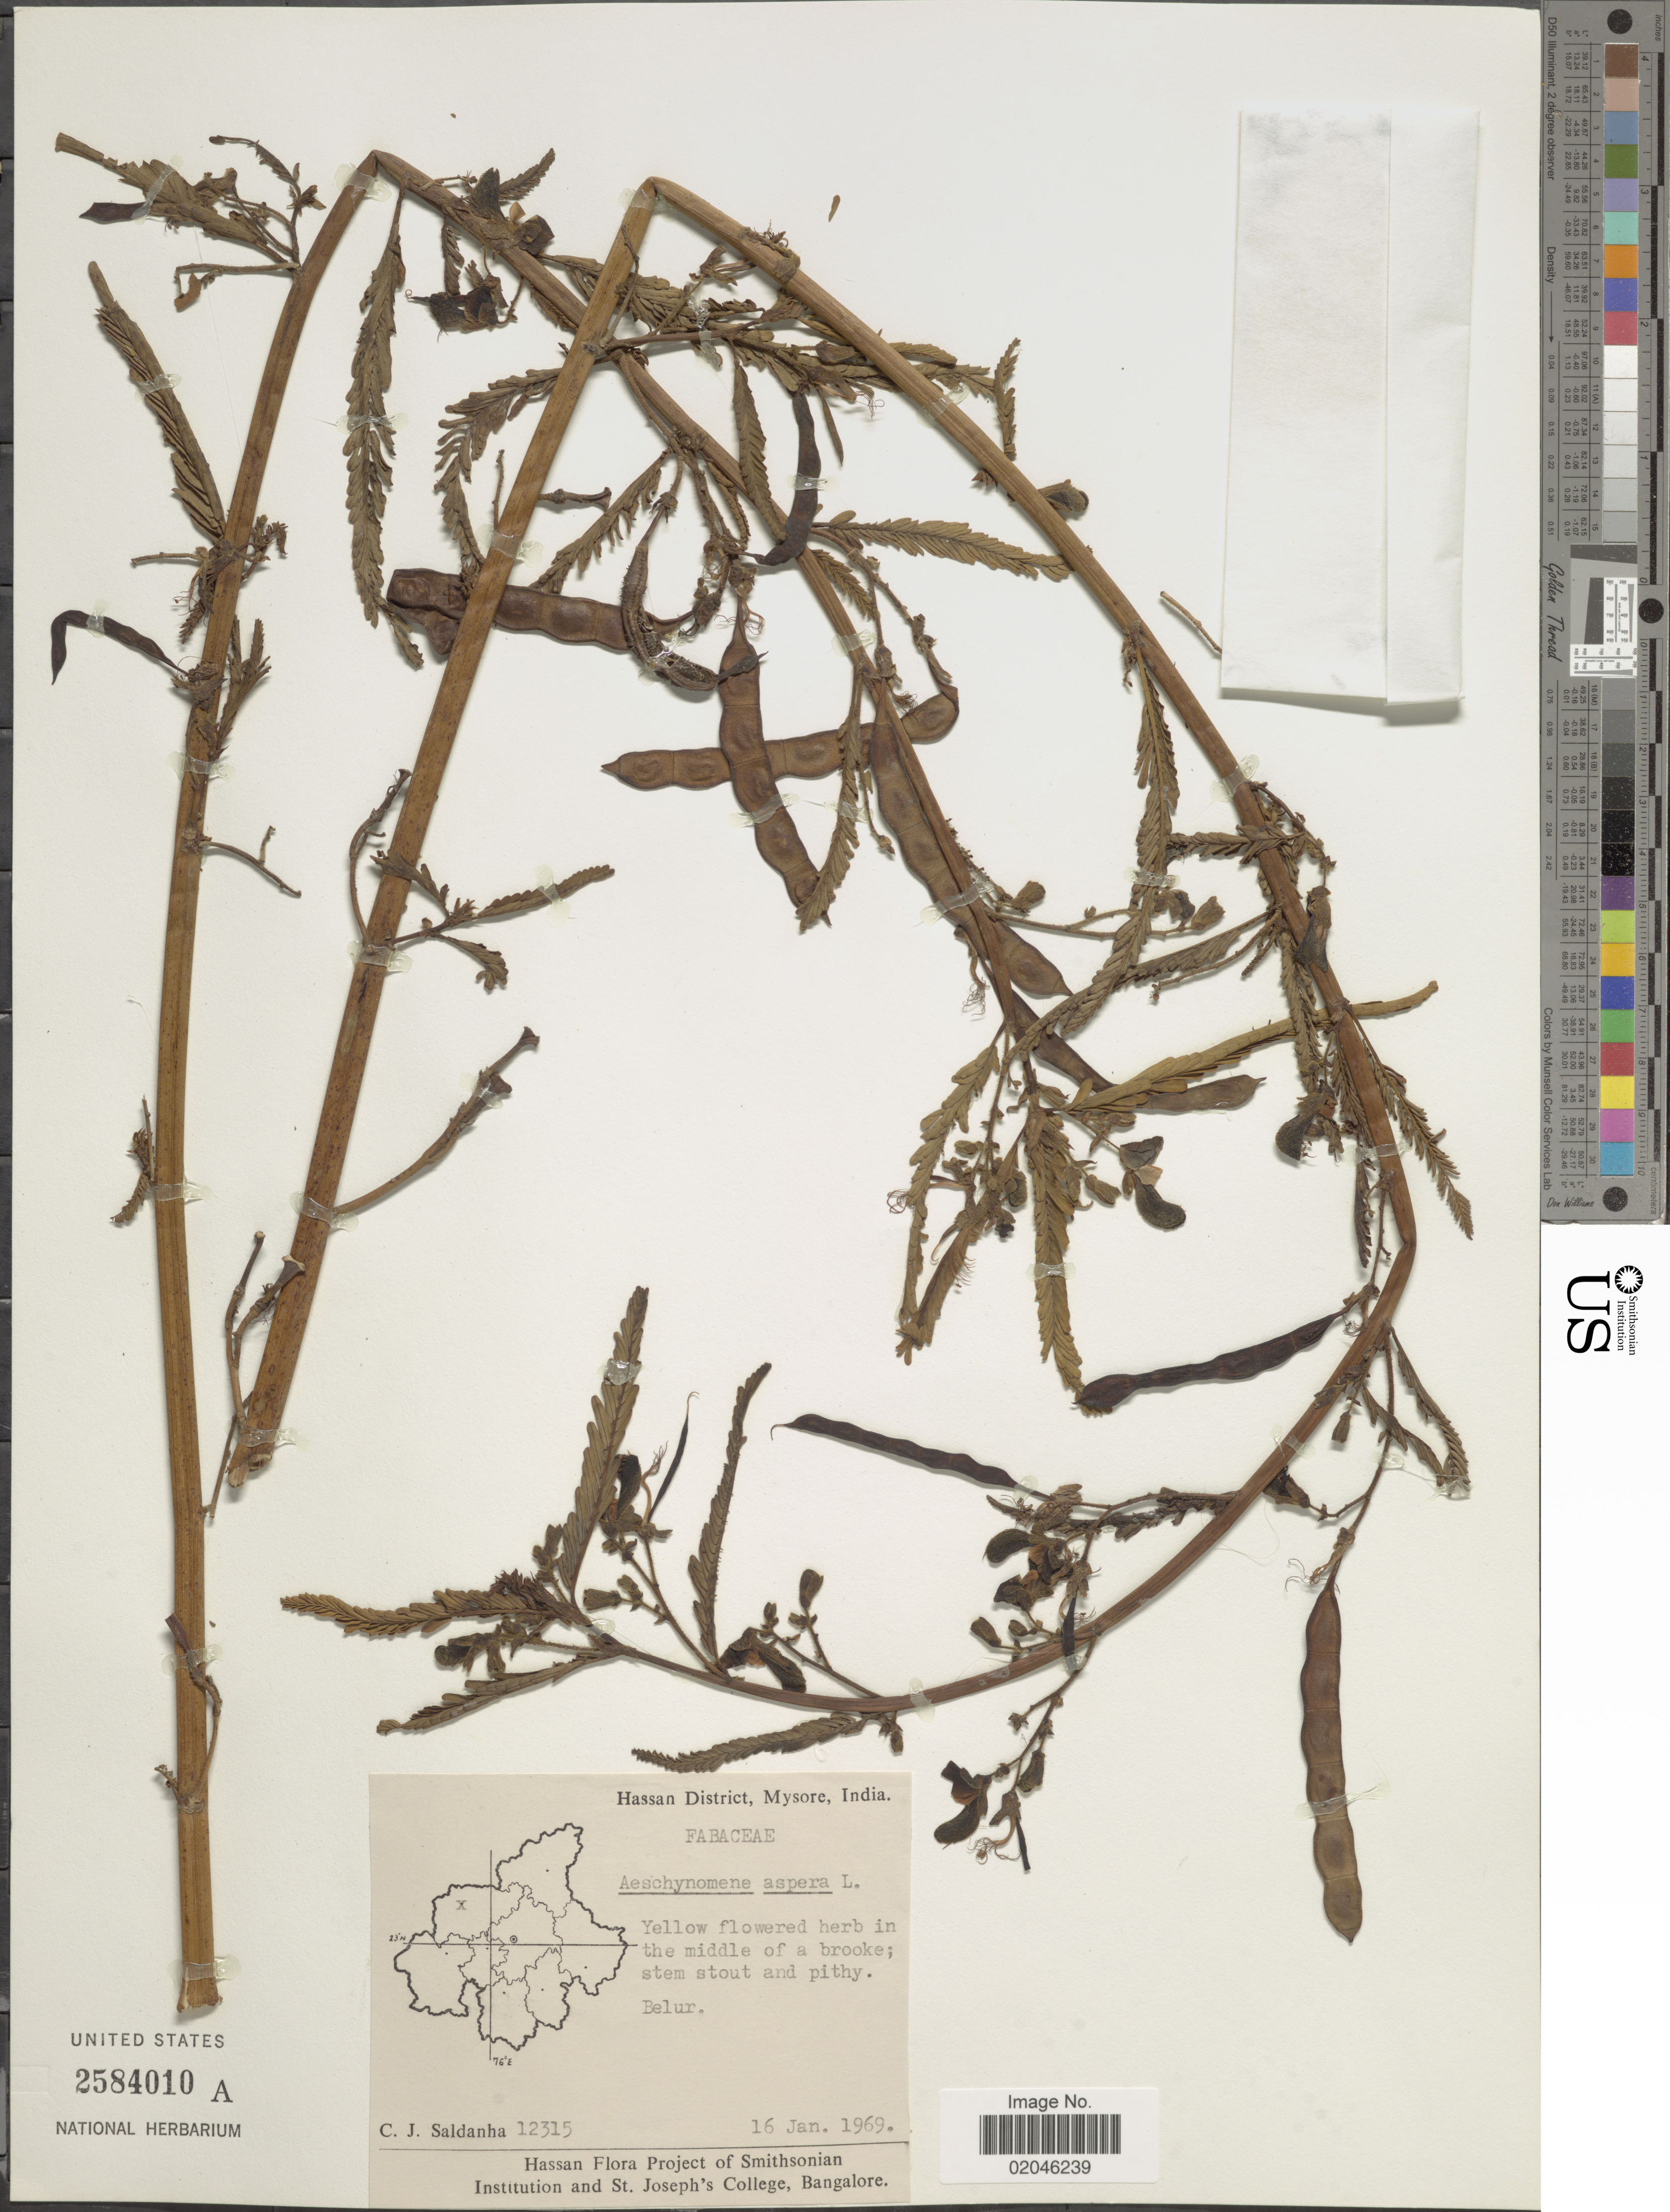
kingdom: Plantae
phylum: Tracheophyta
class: Magnoliopsida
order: Fabales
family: Fabaceae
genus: Aeschynomene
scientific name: Aeschynomene aspera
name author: L.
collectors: C. J. Saldanha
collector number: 12315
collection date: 1969-01-16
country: India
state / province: Karnataka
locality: Hassan District, Mysore, Belur.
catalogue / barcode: US 2584010A